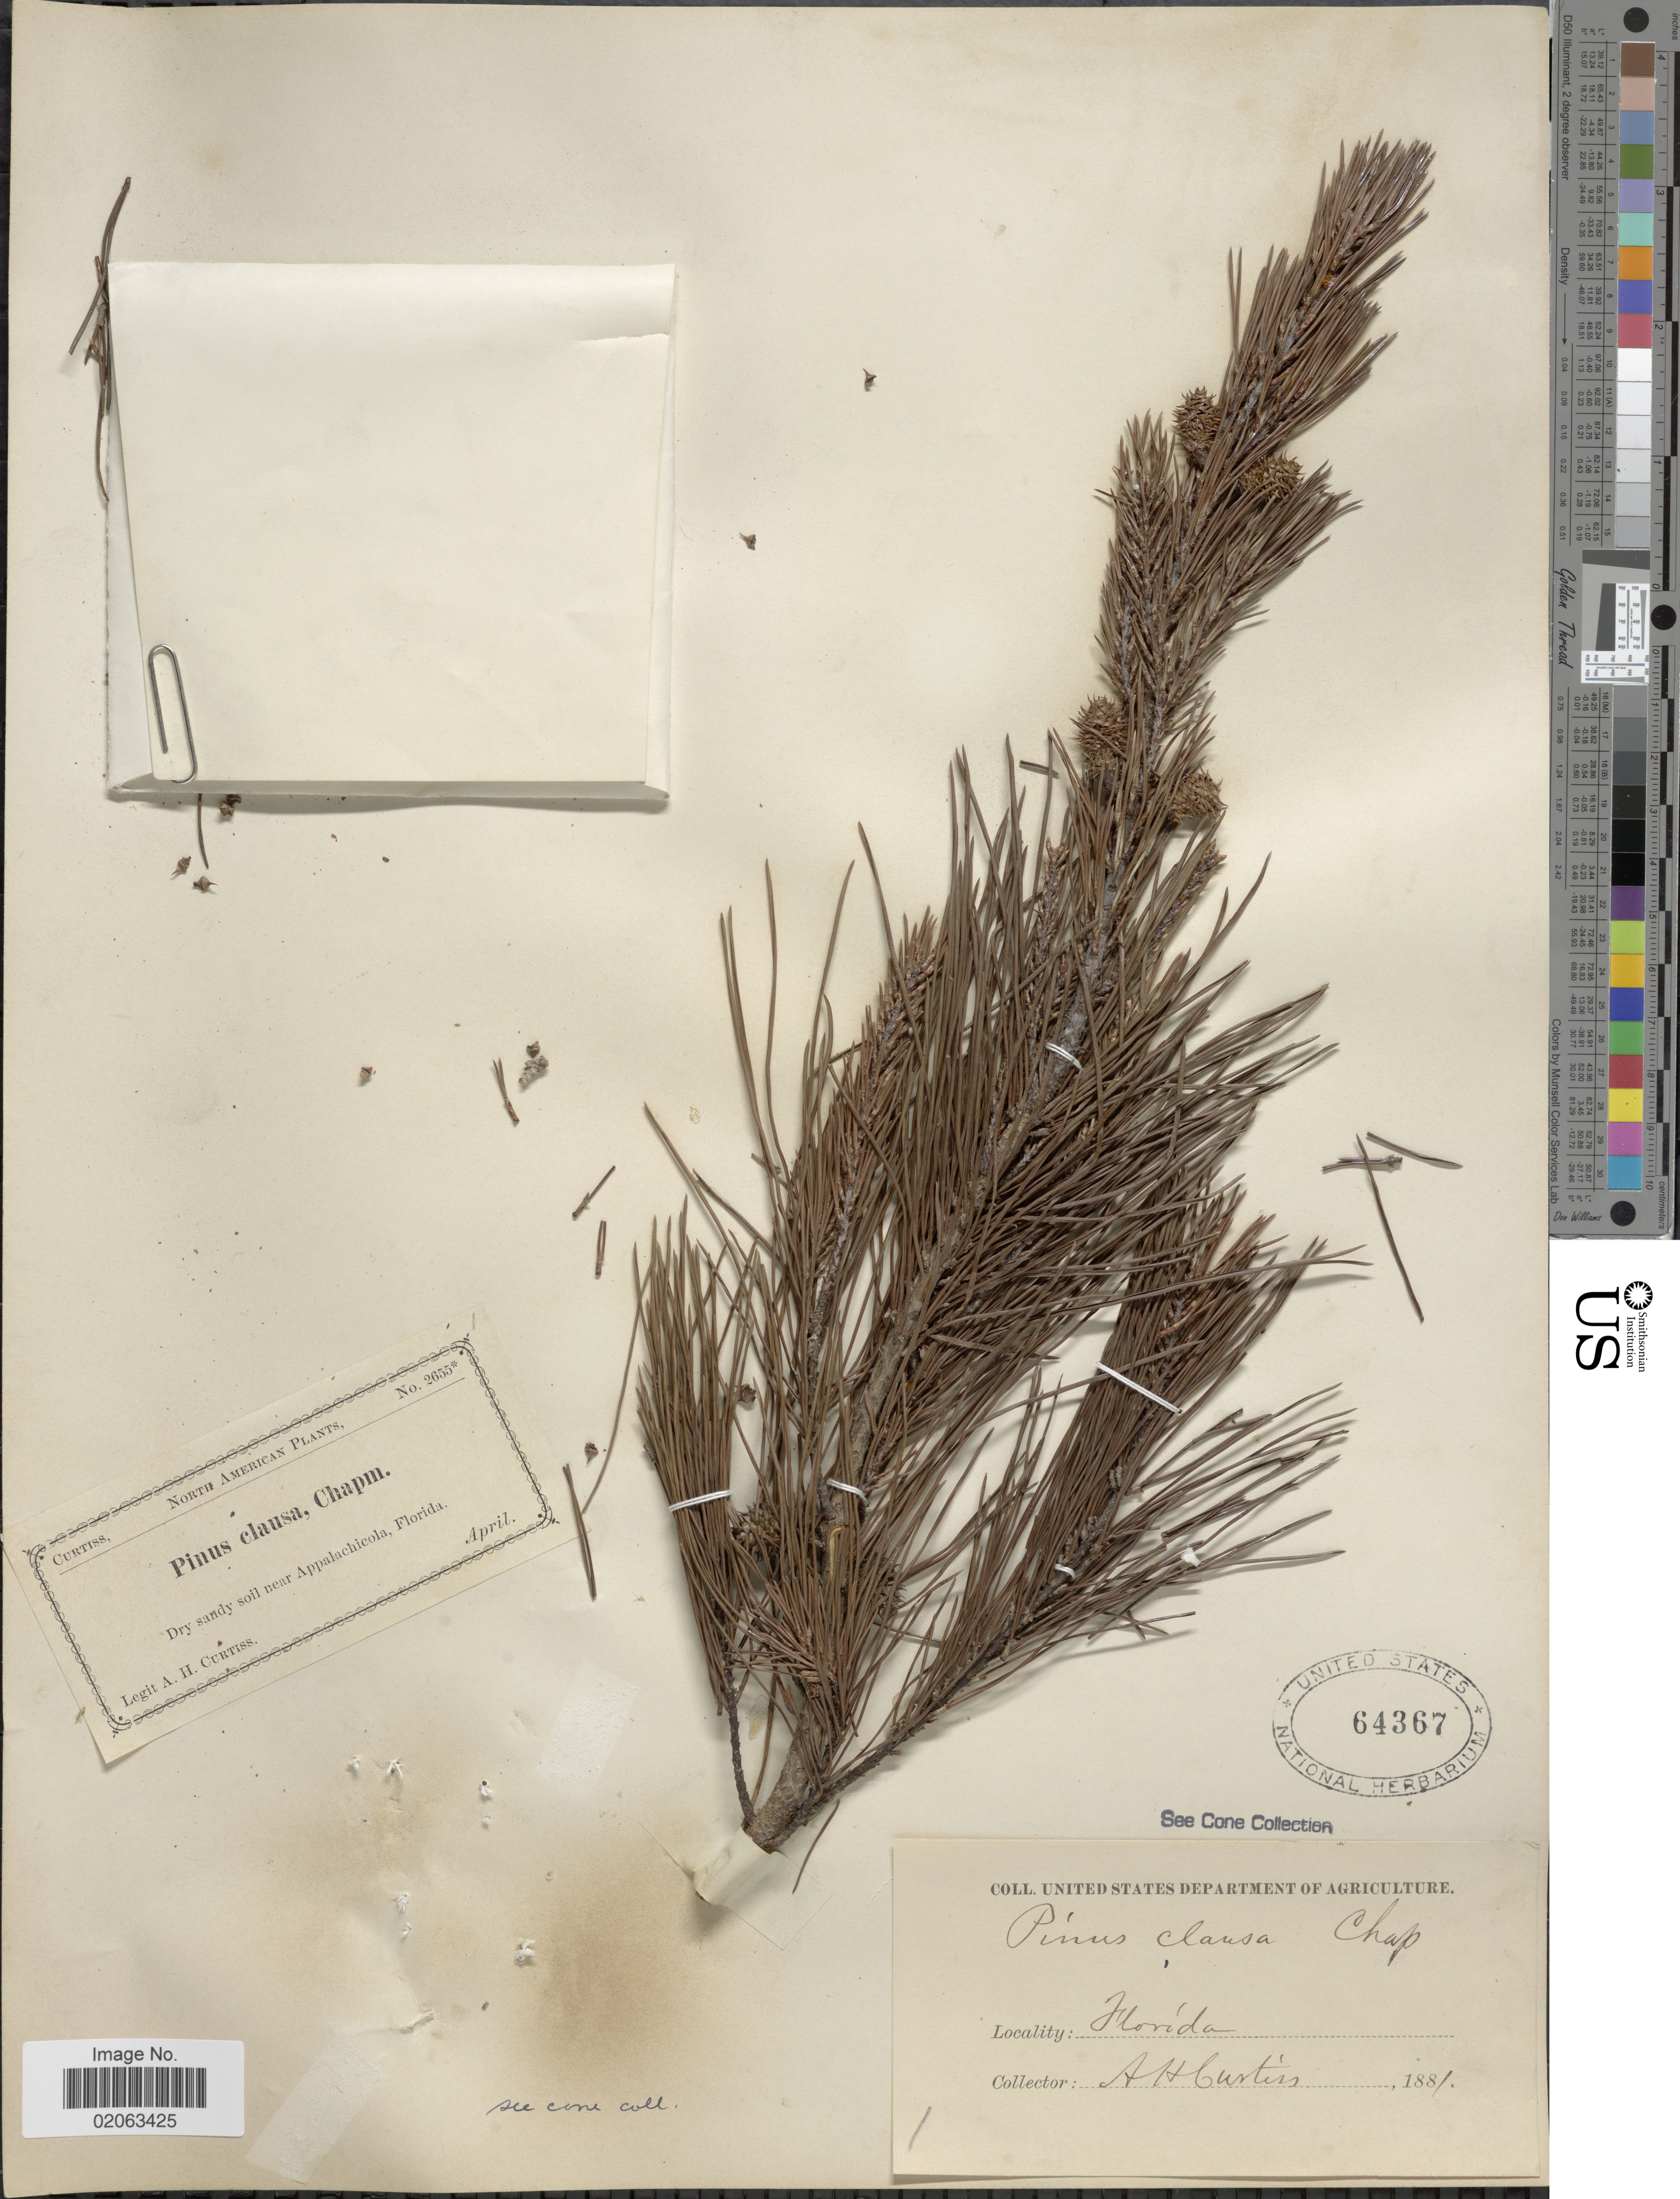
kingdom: Plantae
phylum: Tracheophyta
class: Pinopsida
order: Pinales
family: Pinaceae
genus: Pinus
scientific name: Pinus clausa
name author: (Chapm. ex Engelm.) Vasey ex Sarg.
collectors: A. H. Curtiss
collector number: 2655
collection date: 1881-04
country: United States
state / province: Florida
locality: North American. Florida.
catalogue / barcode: US 64367